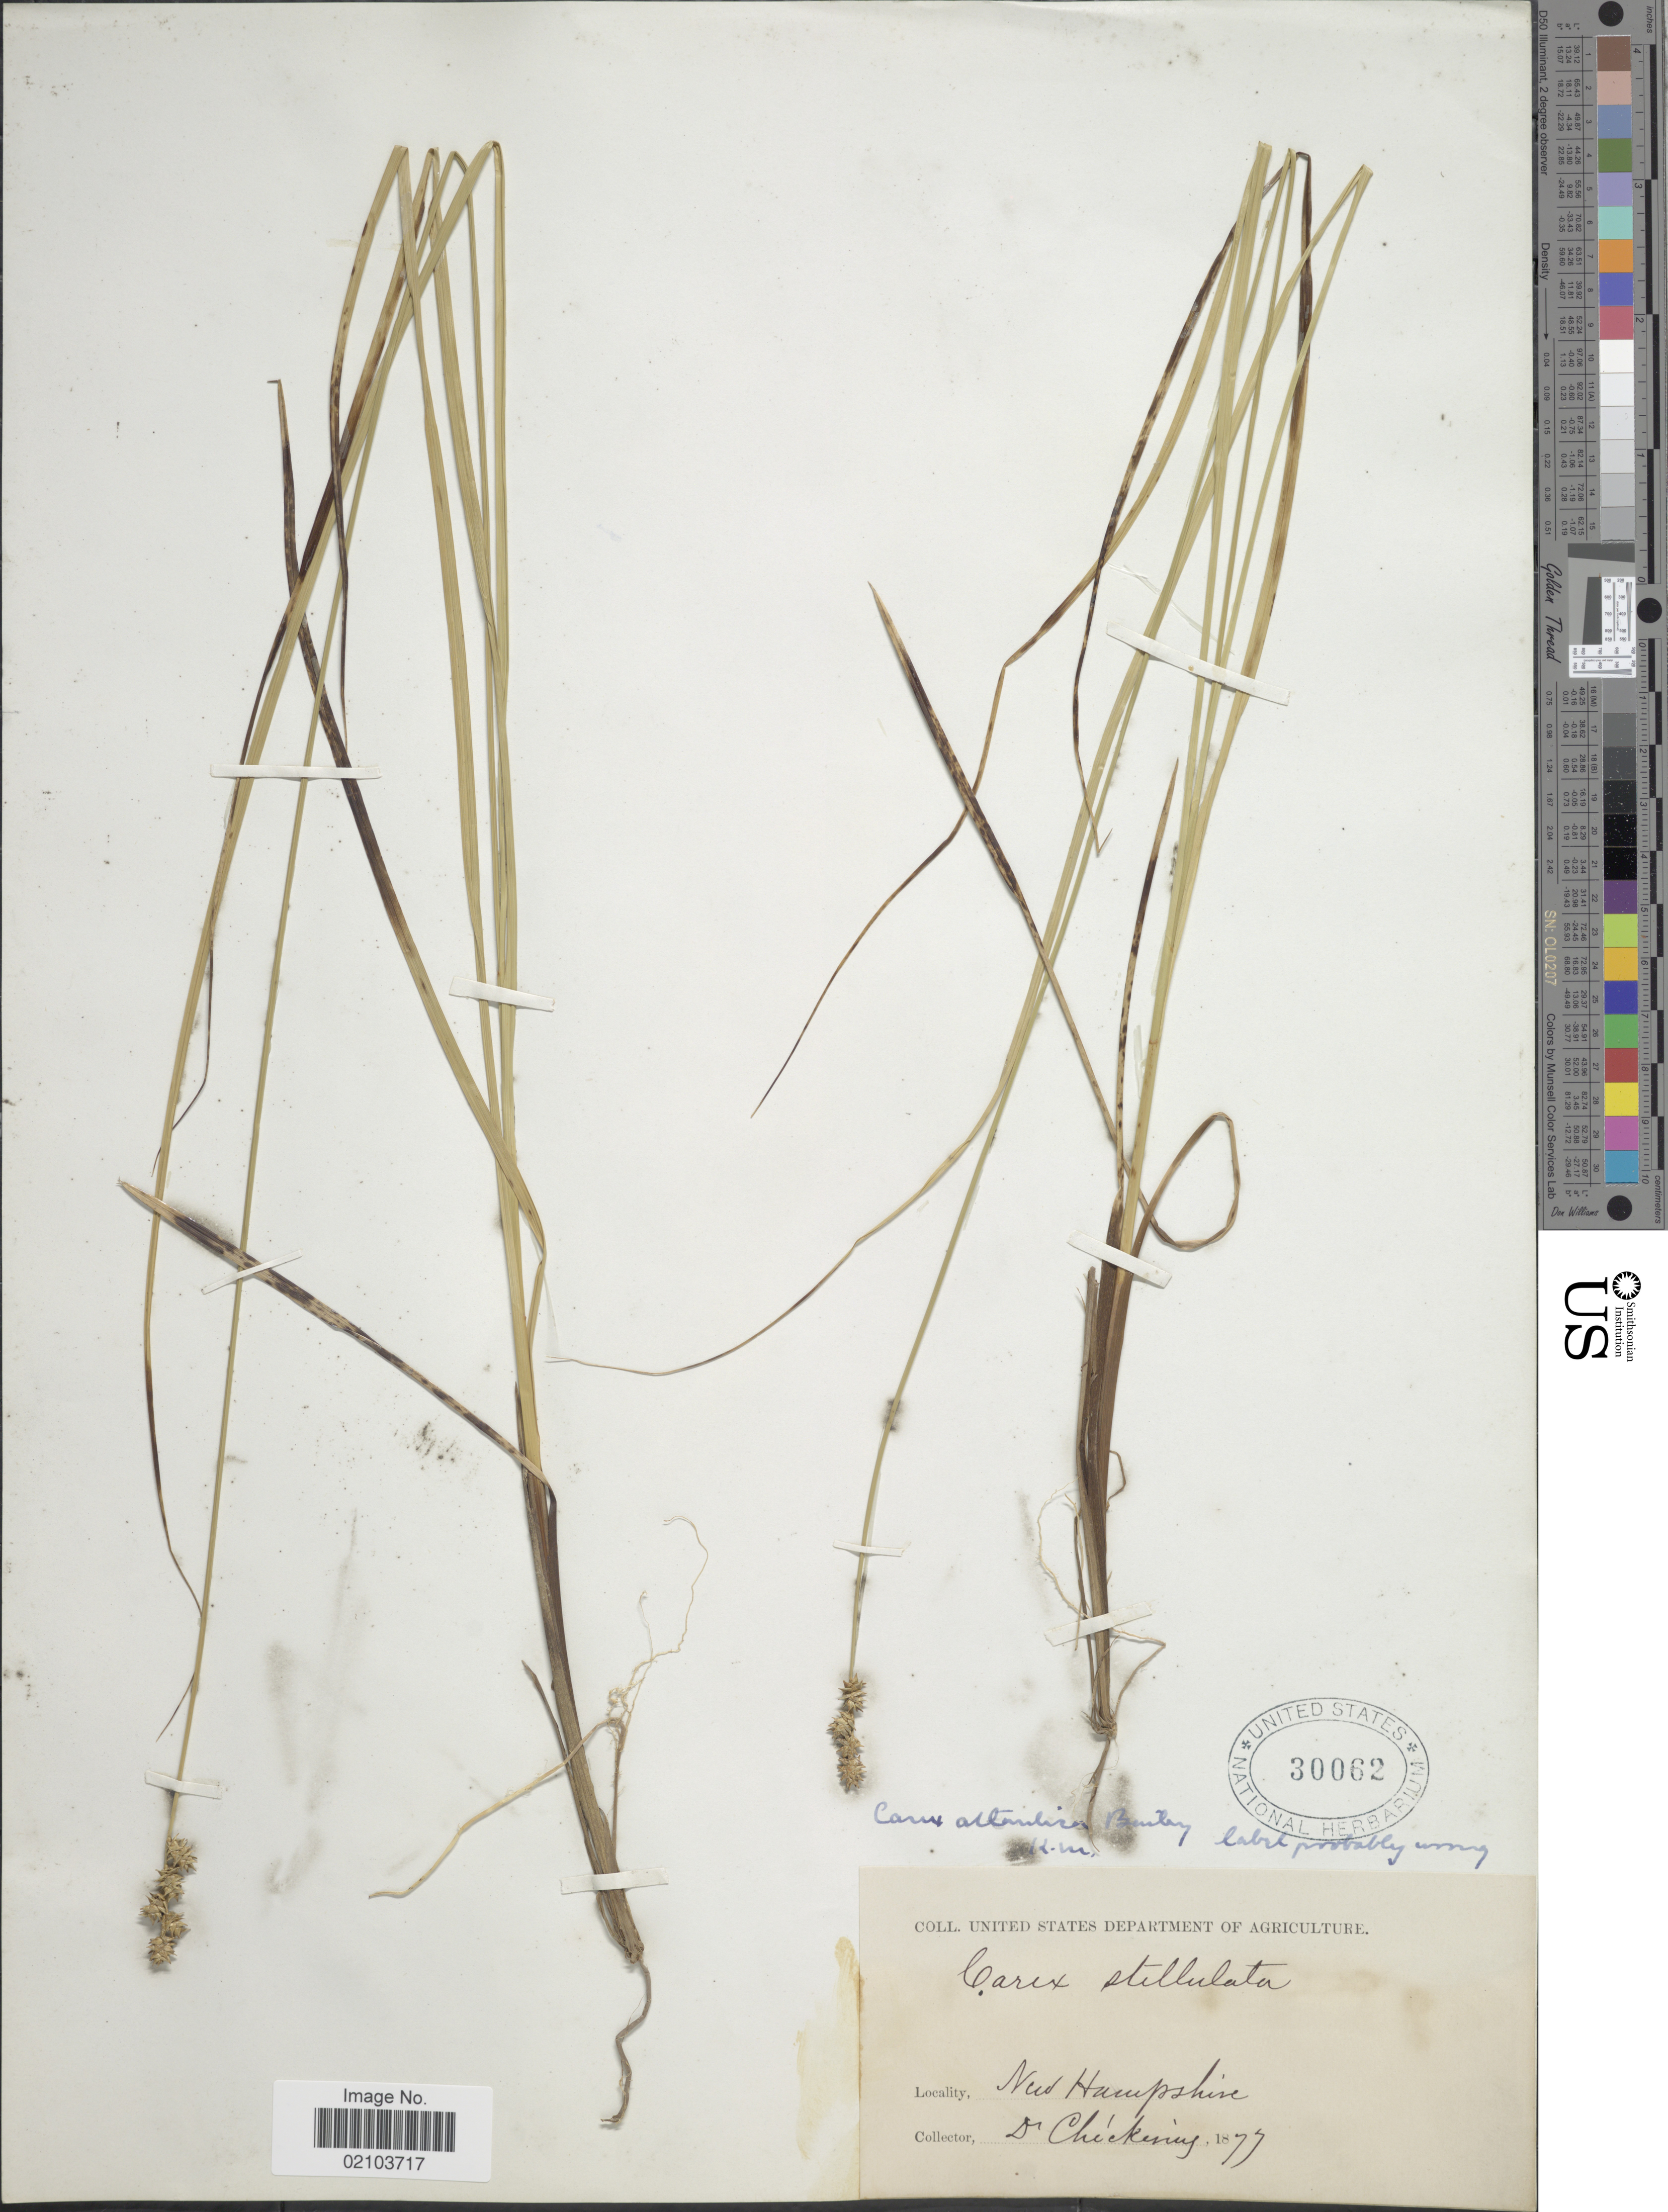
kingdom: Plantae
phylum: Tracheophyta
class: Liliopsida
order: Poales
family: Cyperaceae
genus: Carex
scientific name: Carex atlantica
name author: L.H. Bailey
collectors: Chickering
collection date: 1877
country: United States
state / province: New Hampshire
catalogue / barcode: US 30062